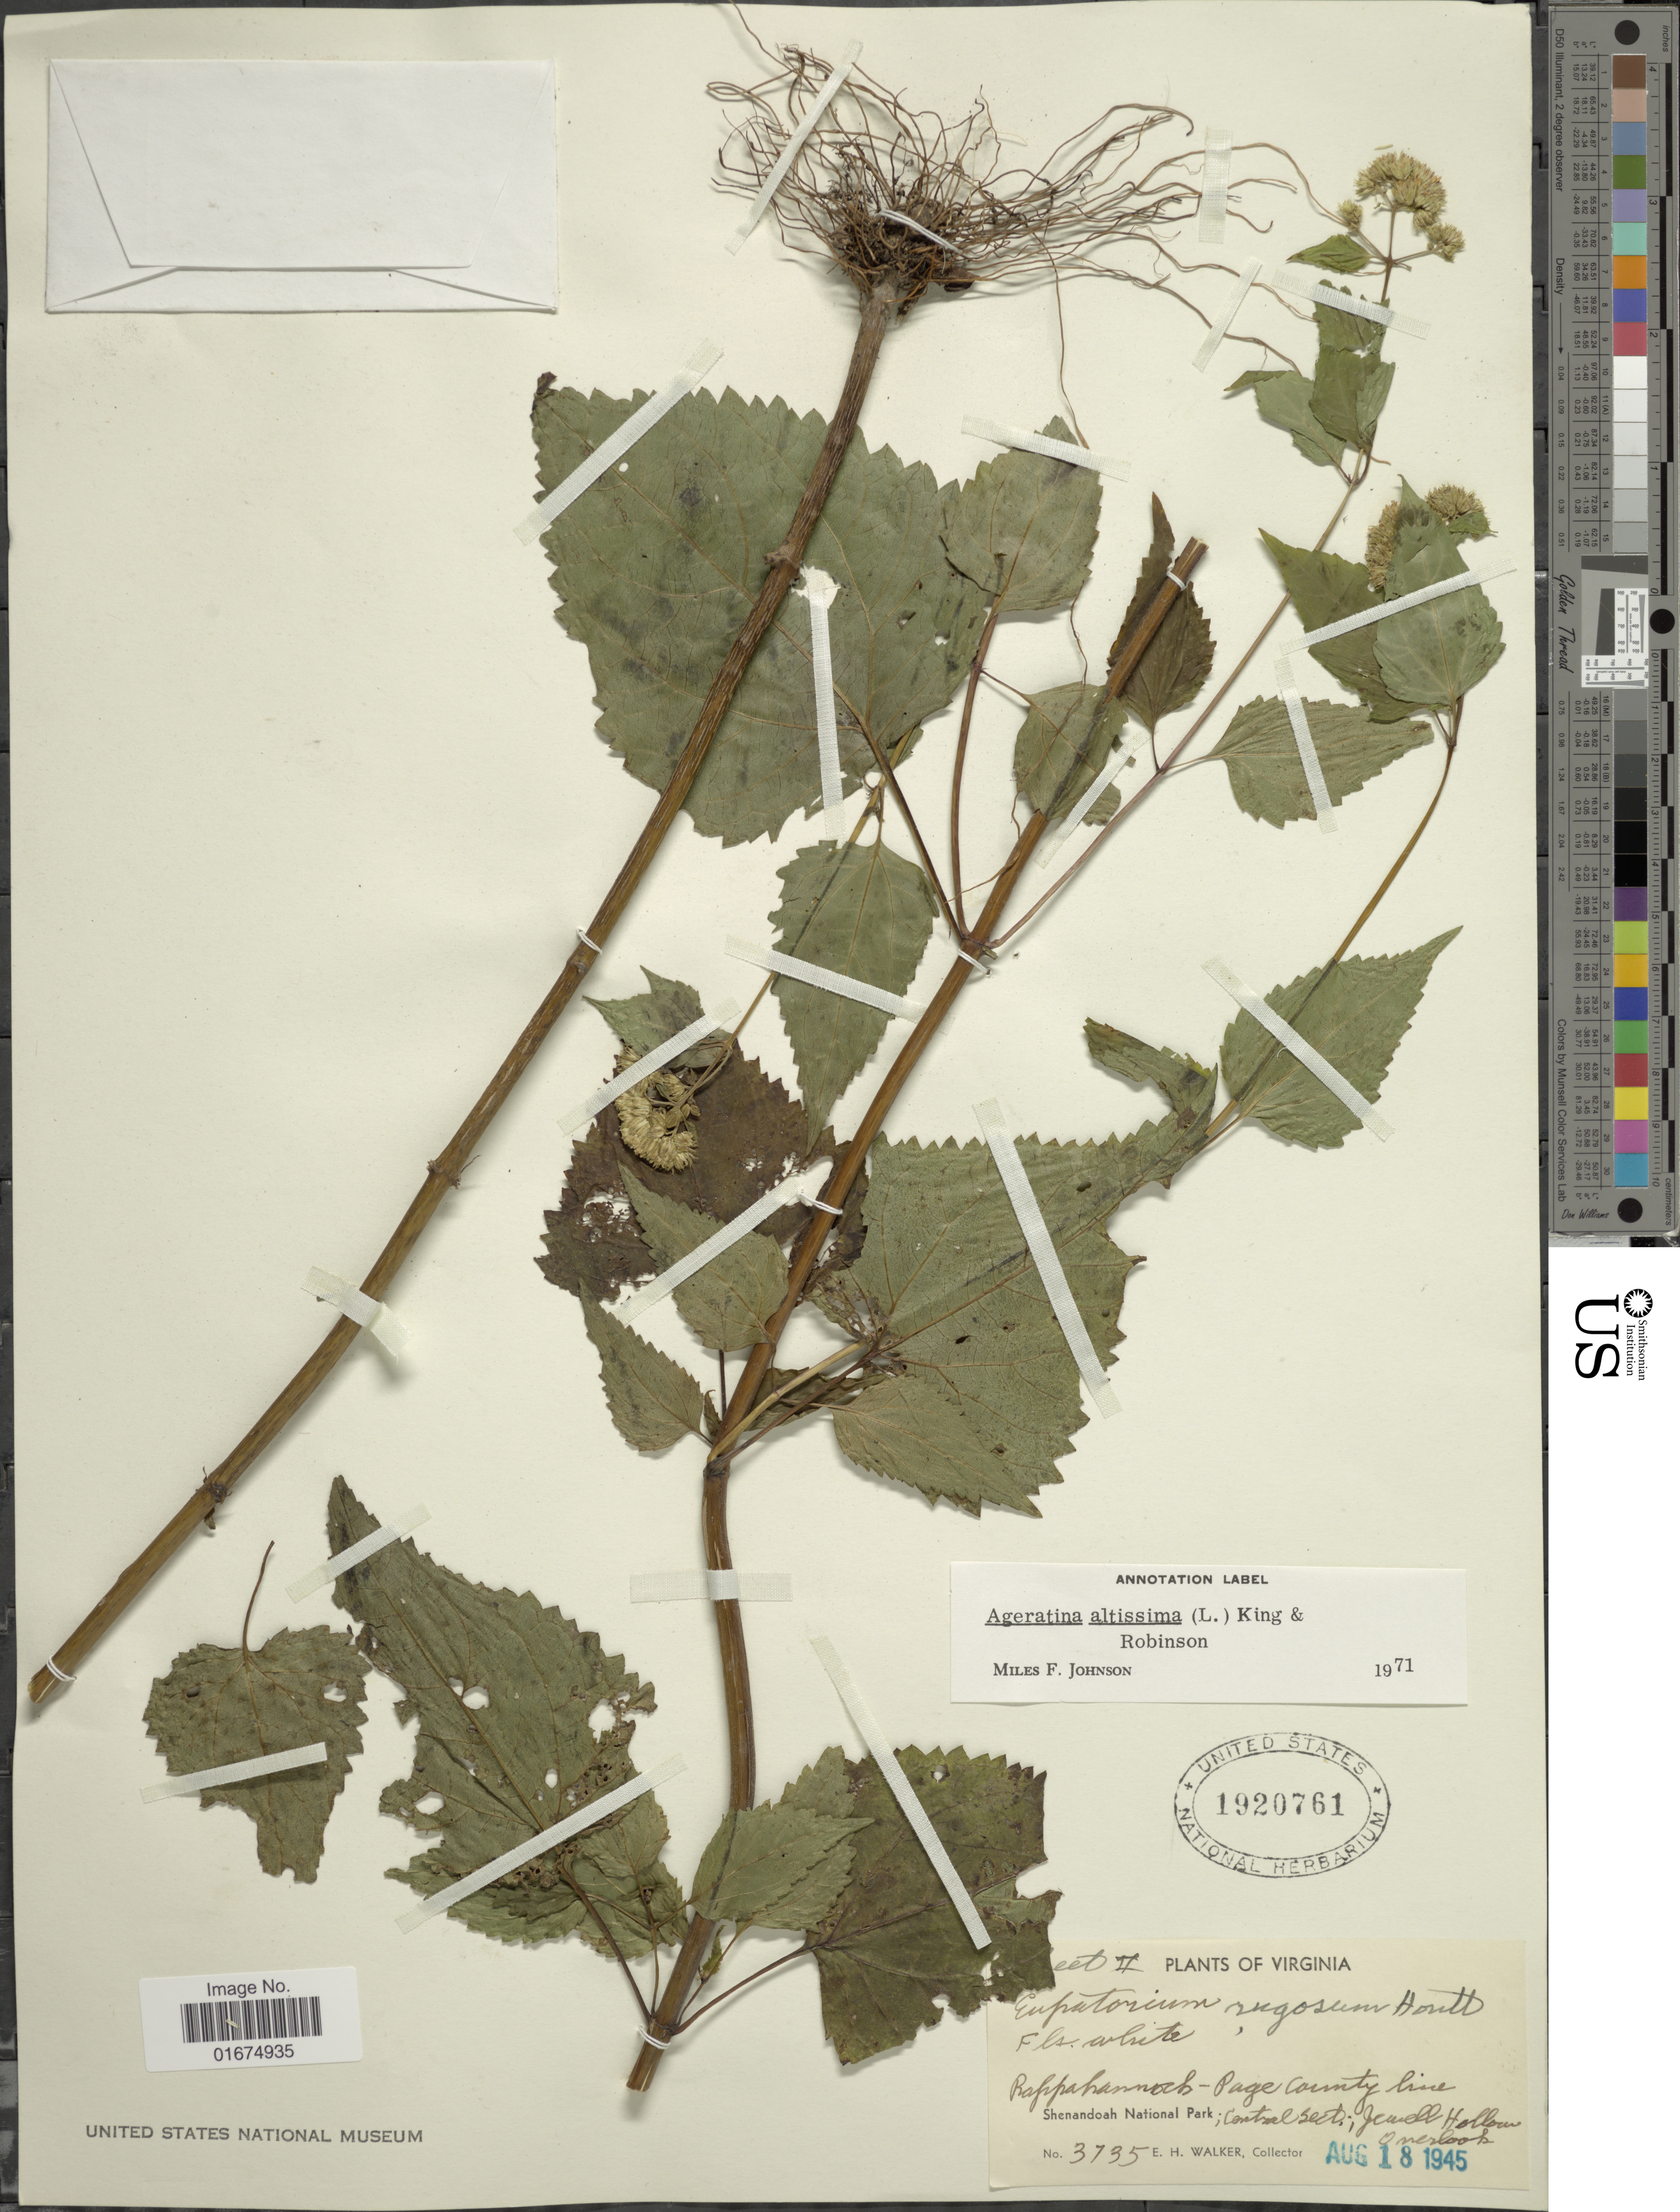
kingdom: Plantae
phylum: Tracheophyta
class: Magnoliopsida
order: Asterales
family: Asteraceae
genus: Ageratina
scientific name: Ageratina altissima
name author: (L.) R.M. King & H. Rob.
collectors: E. H. Walker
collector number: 3735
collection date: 1945-08-18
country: United States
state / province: Virginia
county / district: Page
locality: Rappahannock - Page County Line, Shenandoah National Park; Central Sect; Jewell Hollow Overlook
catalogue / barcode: US 1920761